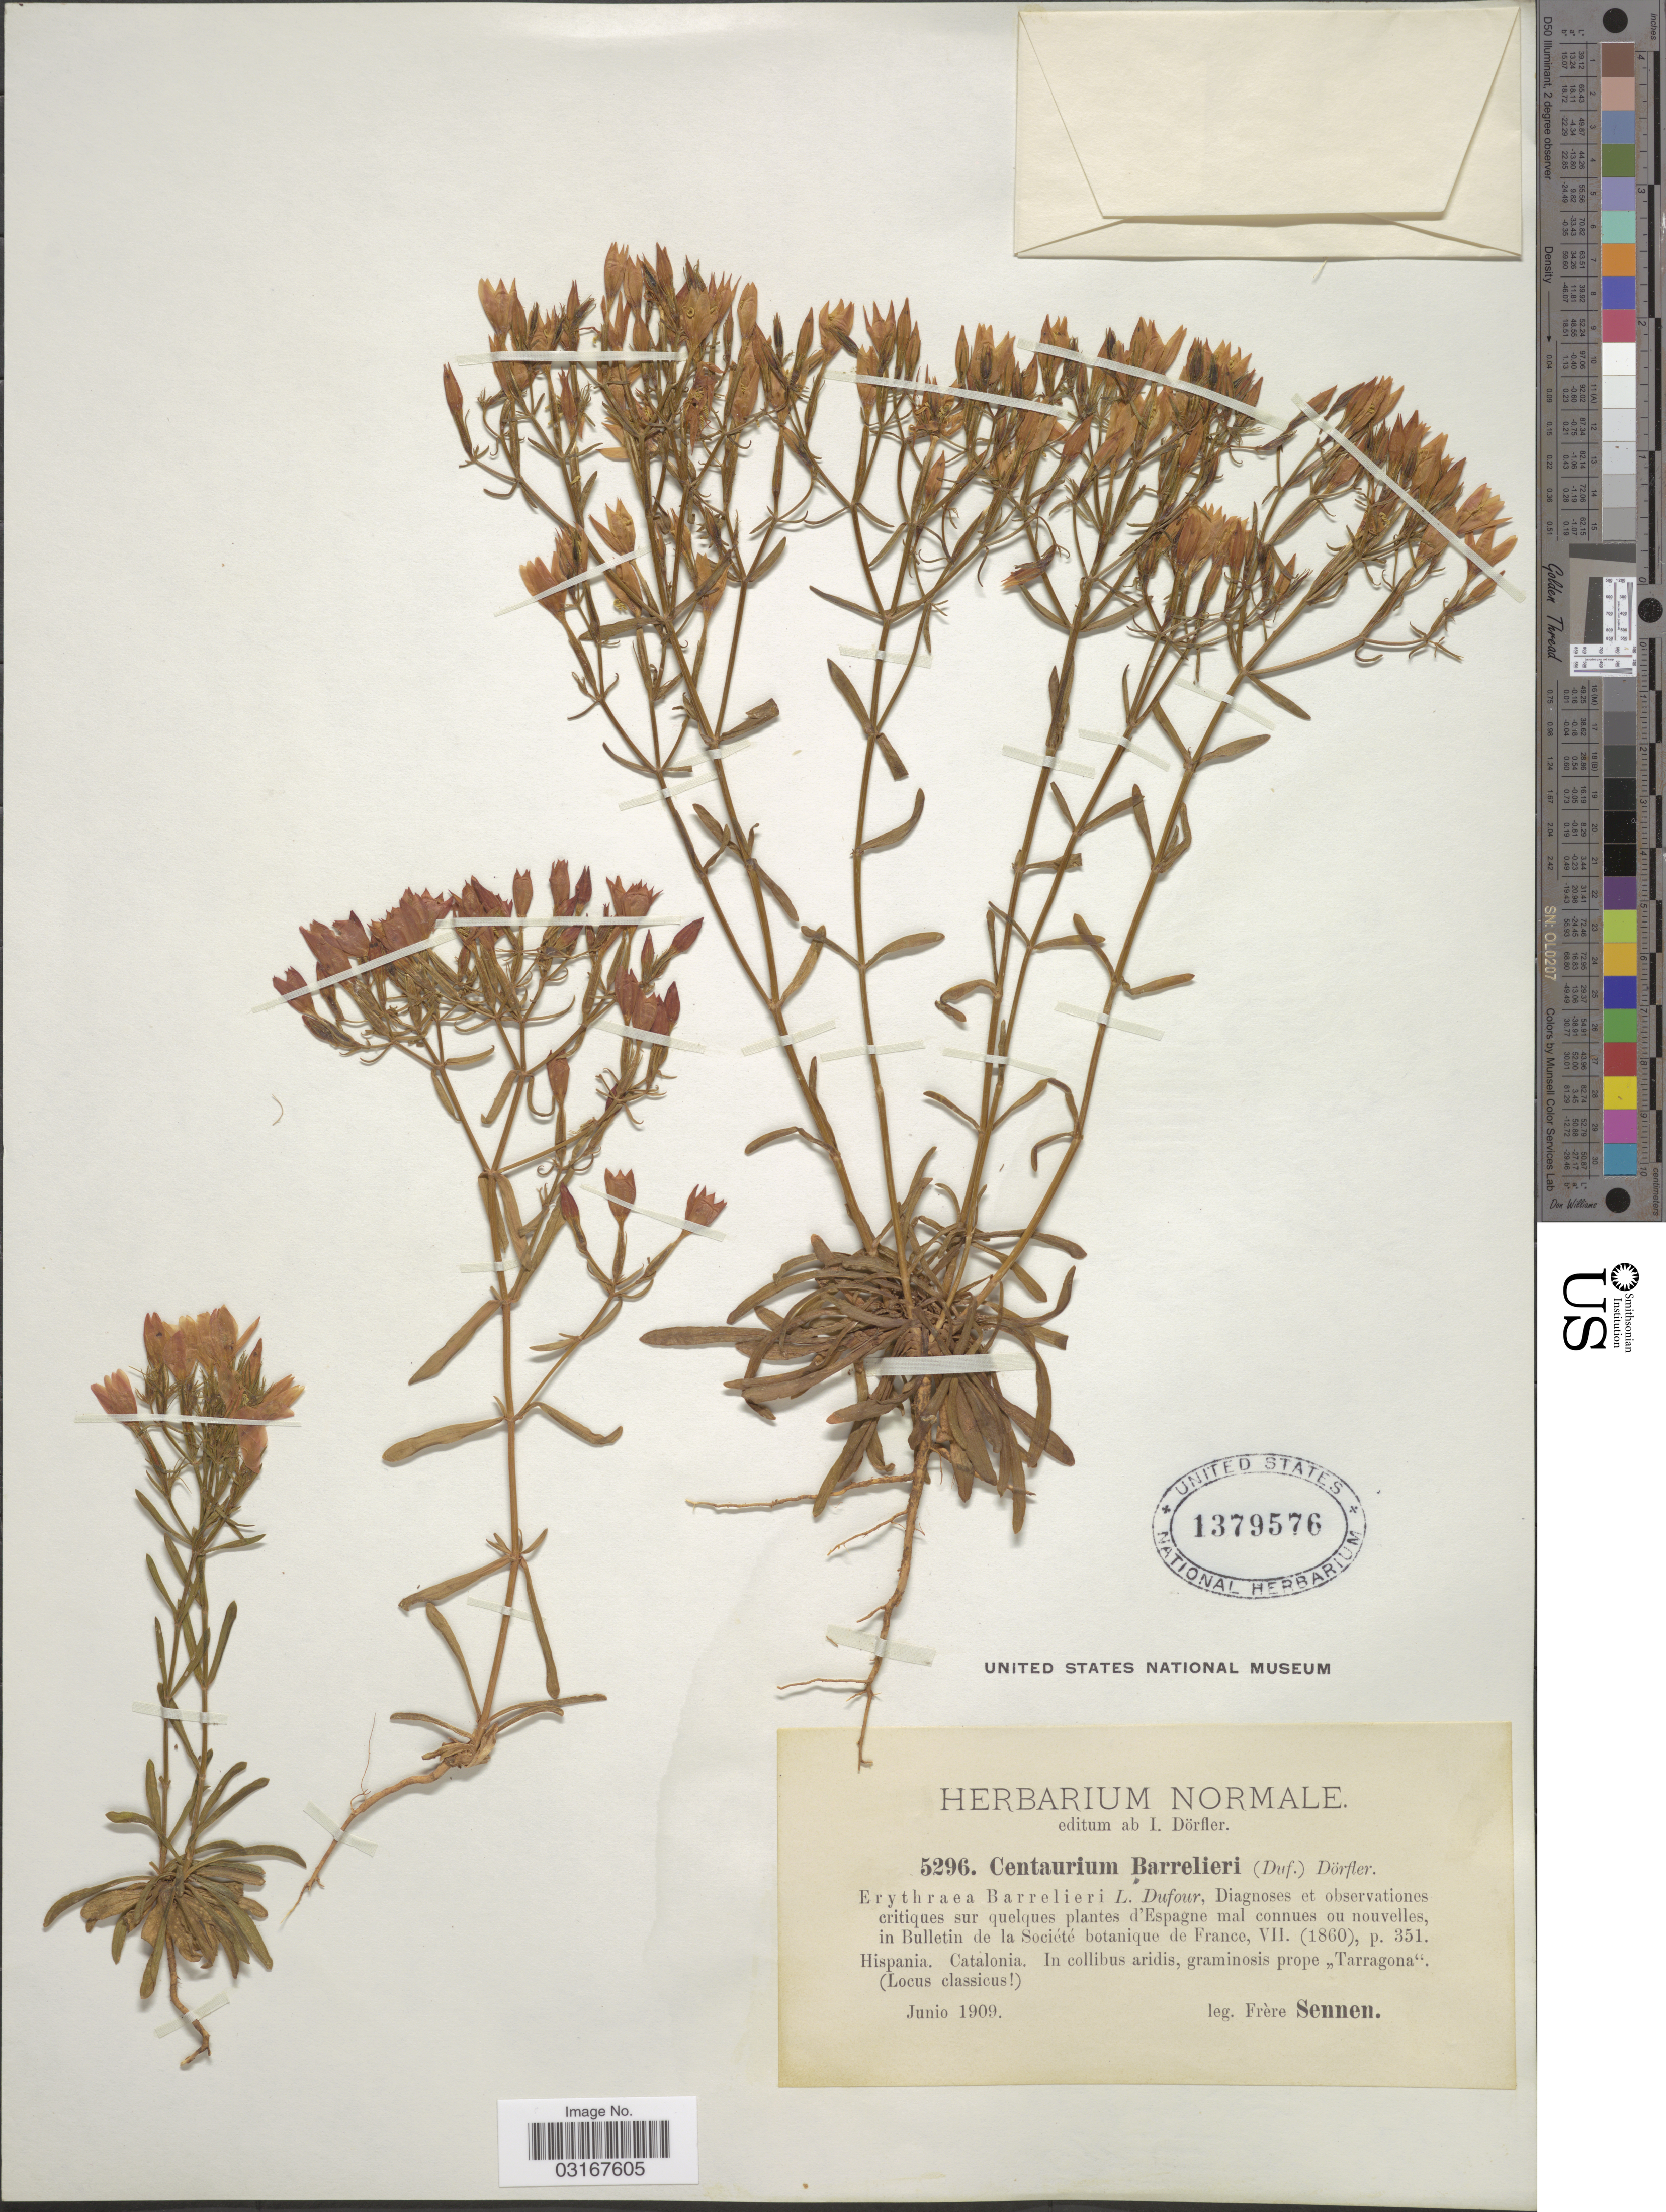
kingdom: Plantae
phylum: Tracheophyta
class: Magnoliopsida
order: Gentianales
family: Gentianaceae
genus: Erythraea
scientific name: Erythraea barrelieri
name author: Dufour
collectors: E. Sennen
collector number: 5296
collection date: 1909-06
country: Spain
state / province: Catalunya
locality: Hispania. Catalonia. Prope "Tarragona".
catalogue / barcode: US 1379576